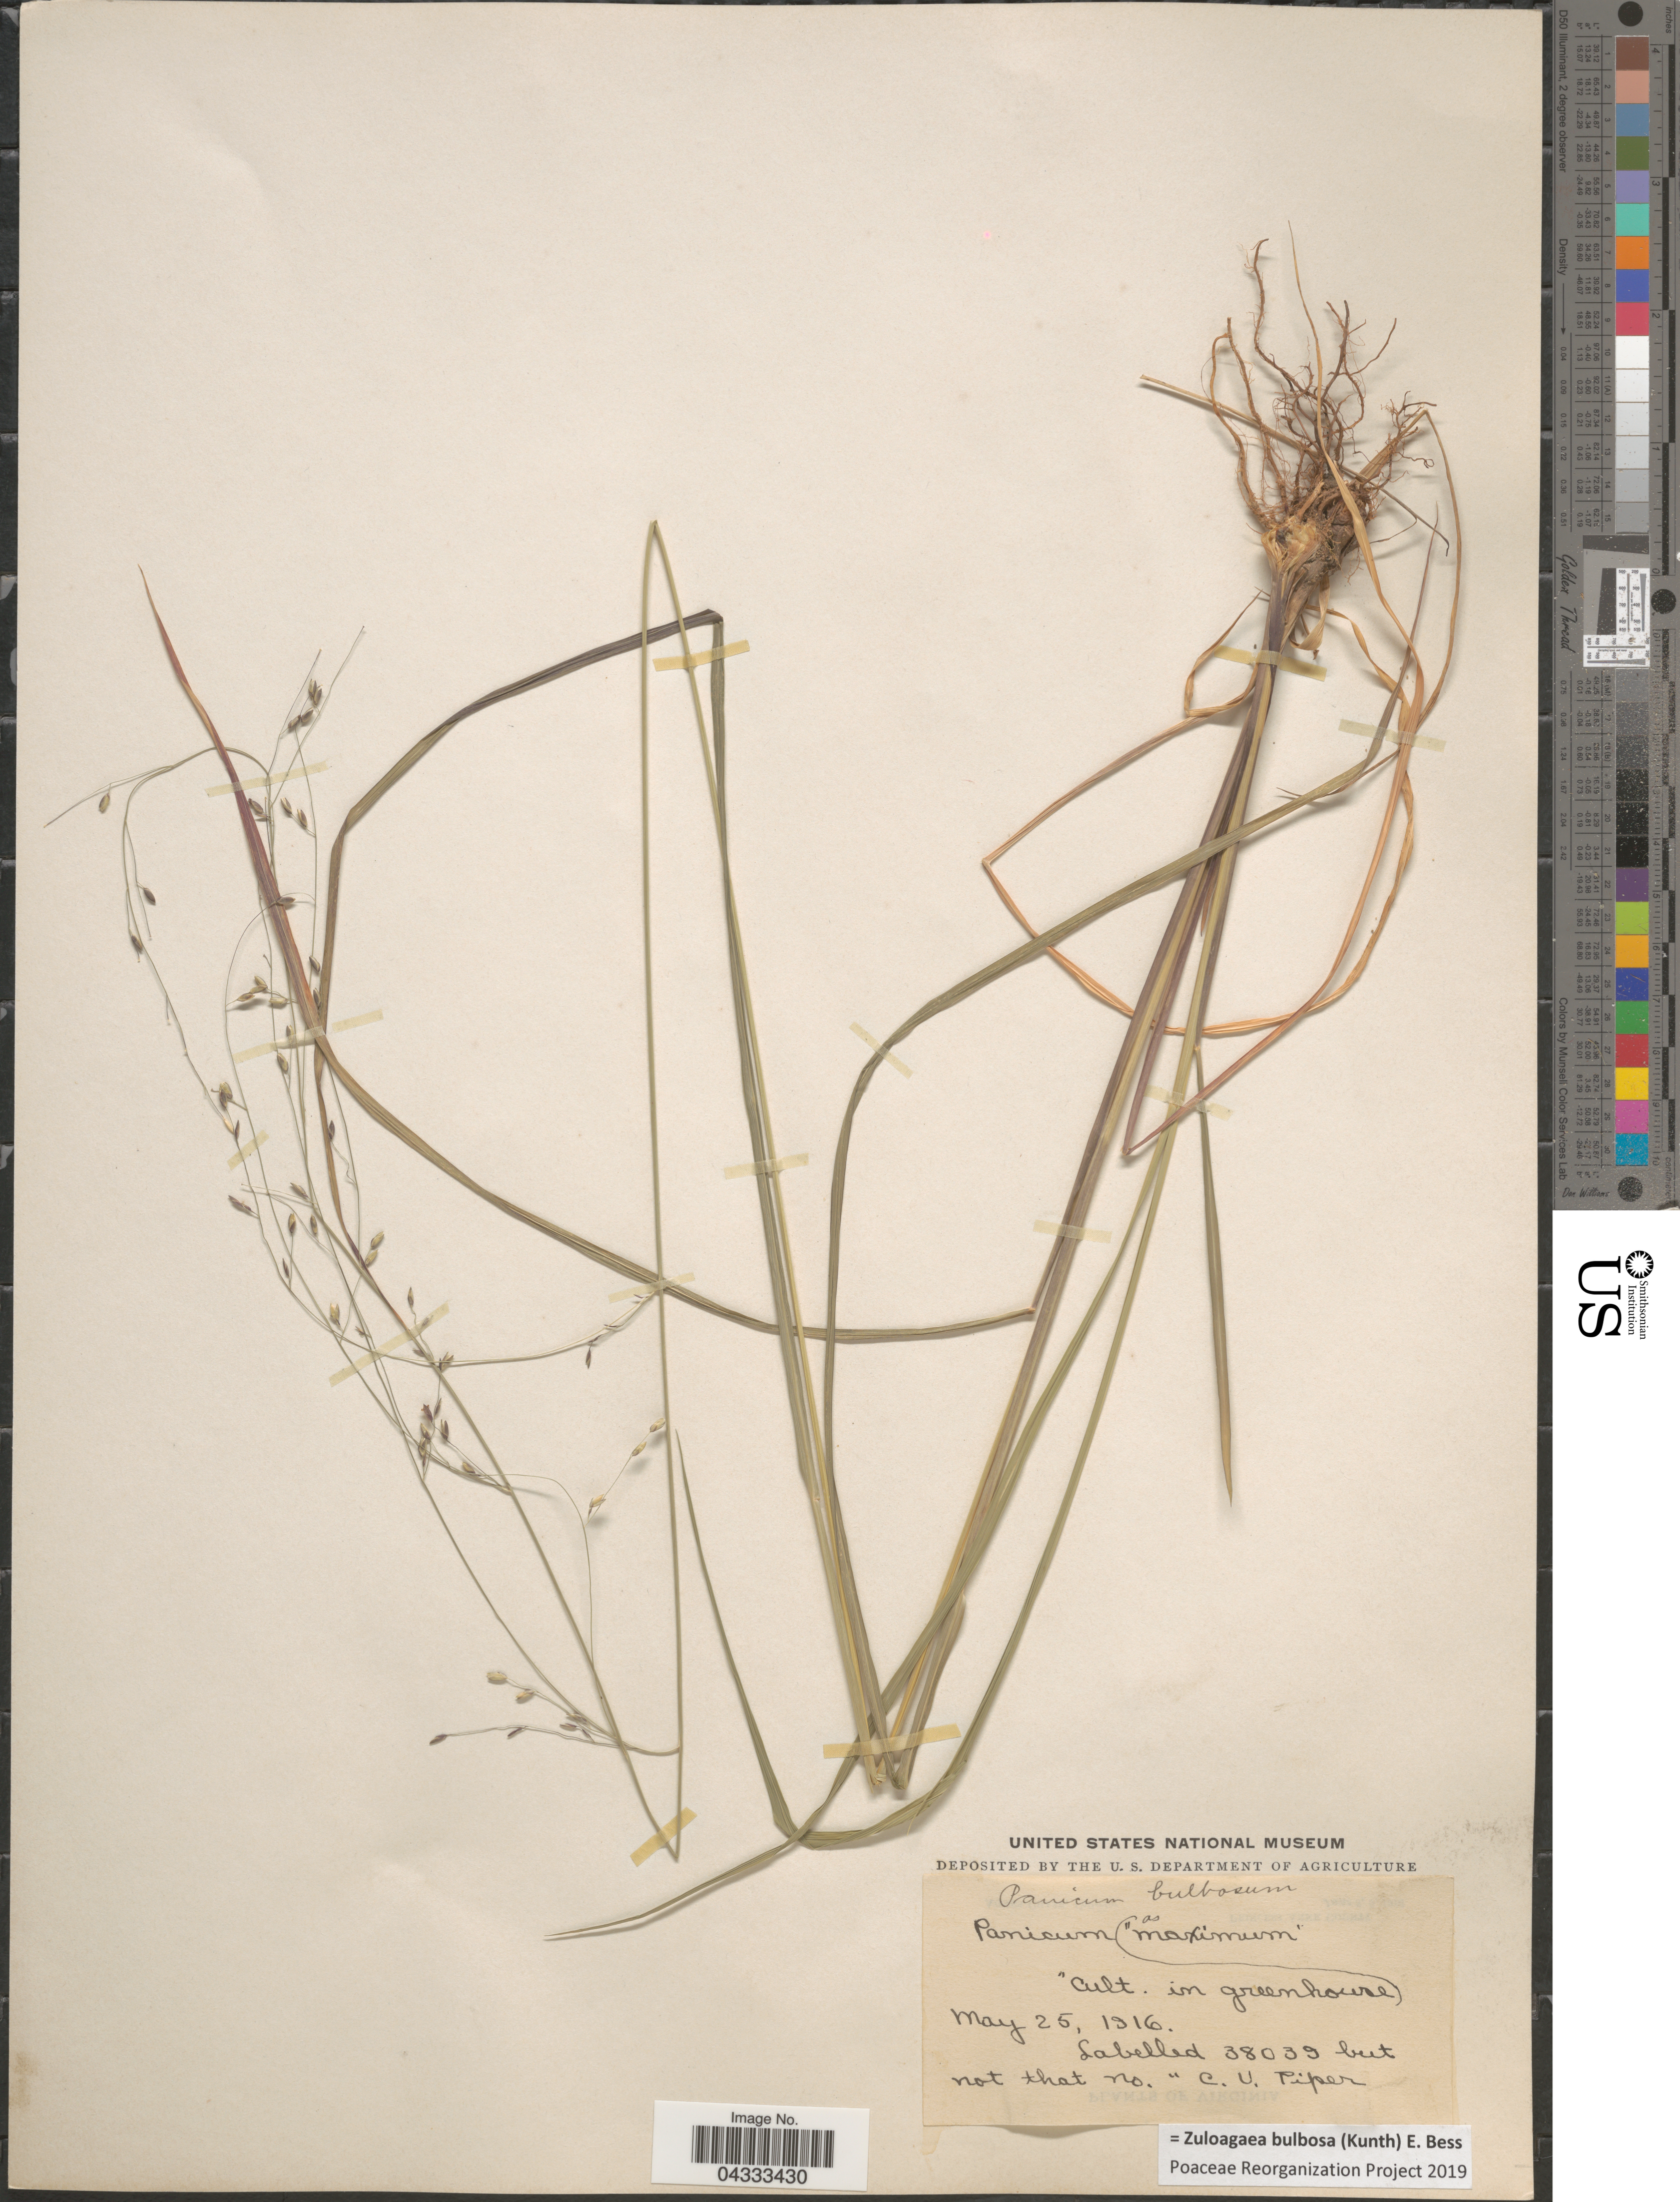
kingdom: Plantae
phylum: Tracheophyta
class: Liliopsida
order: Poales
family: Poaceae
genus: Zuloagaea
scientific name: Zuloagaea bulbosa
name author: (Kunth) E. Bess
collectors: C. V. Piper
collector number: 38039?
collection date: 1916-05-25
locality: Cult. in greenhouse.